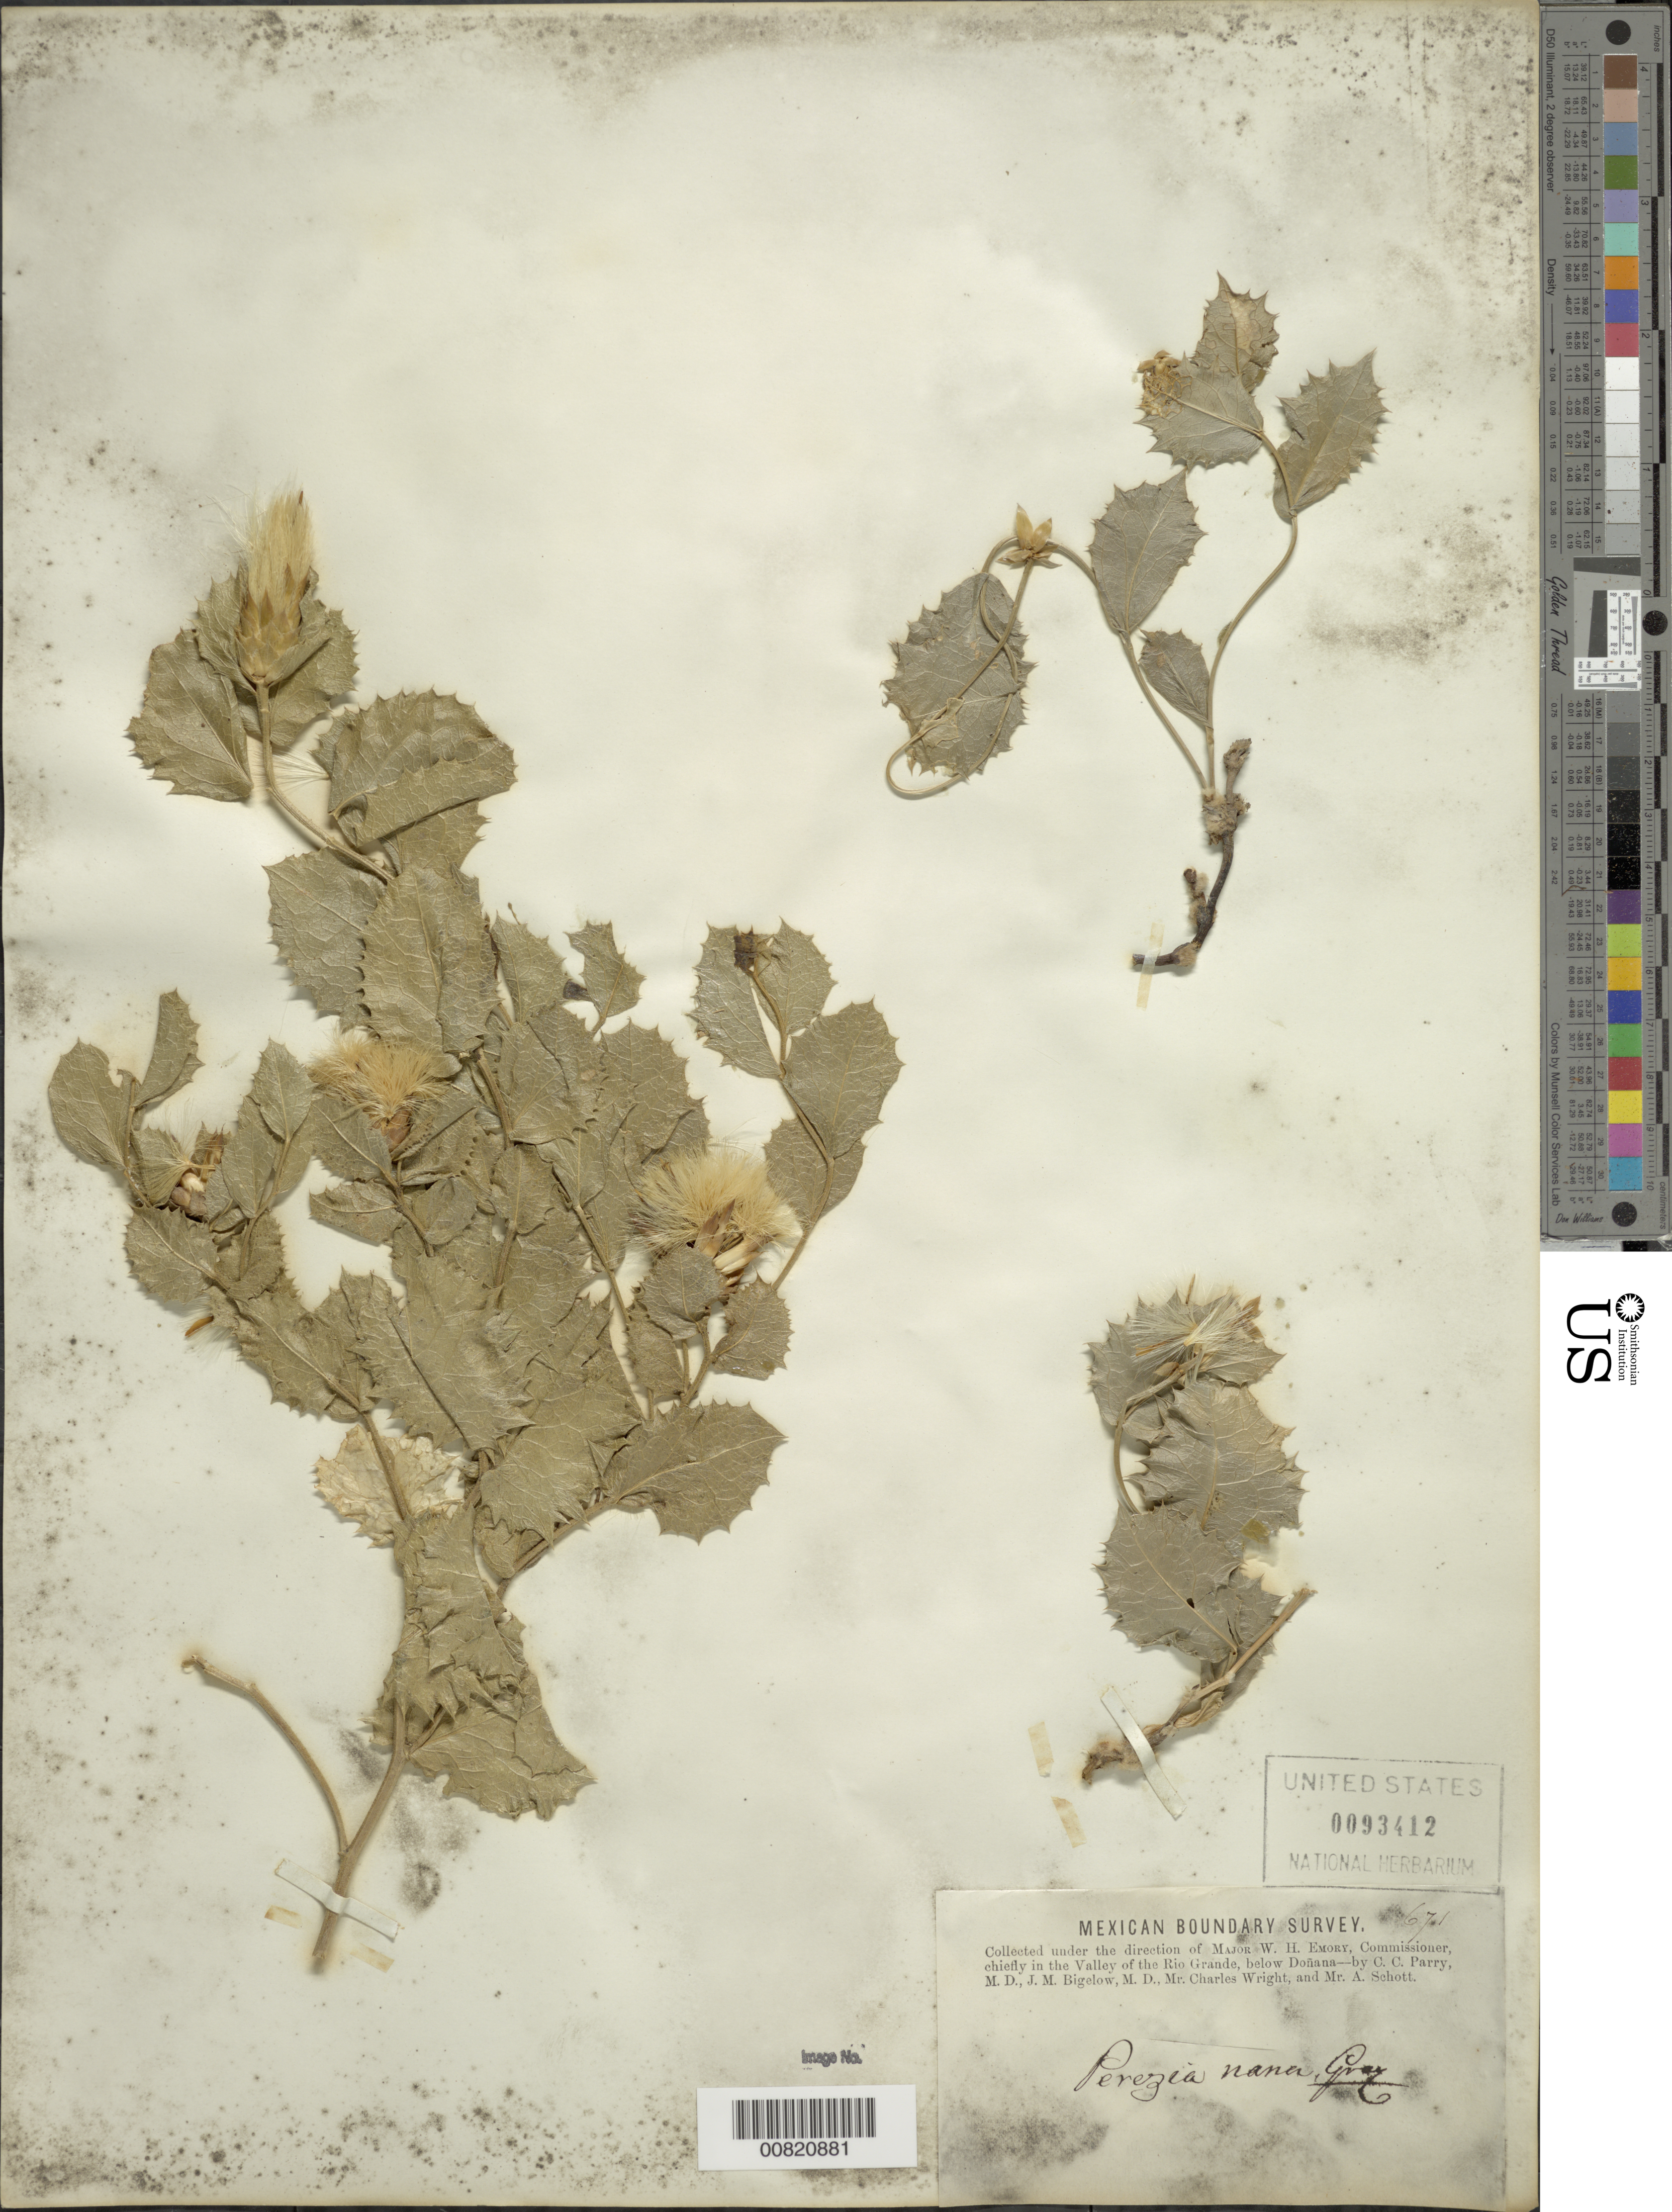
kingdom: Plantae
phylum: Tracheophyta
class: Magnoliopsida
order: Asterales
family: Asteraceae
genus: Acourtia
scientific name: Acourtia nana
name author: (A. Gray) Reveal & R.M. King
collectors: C. C. Parry, J. M. Bigelow, C. Wright & A. Schott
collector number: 671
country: Mexico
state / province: Hidalgo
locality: Valley of the Rio Grande, below Donana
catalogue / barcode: US 93412